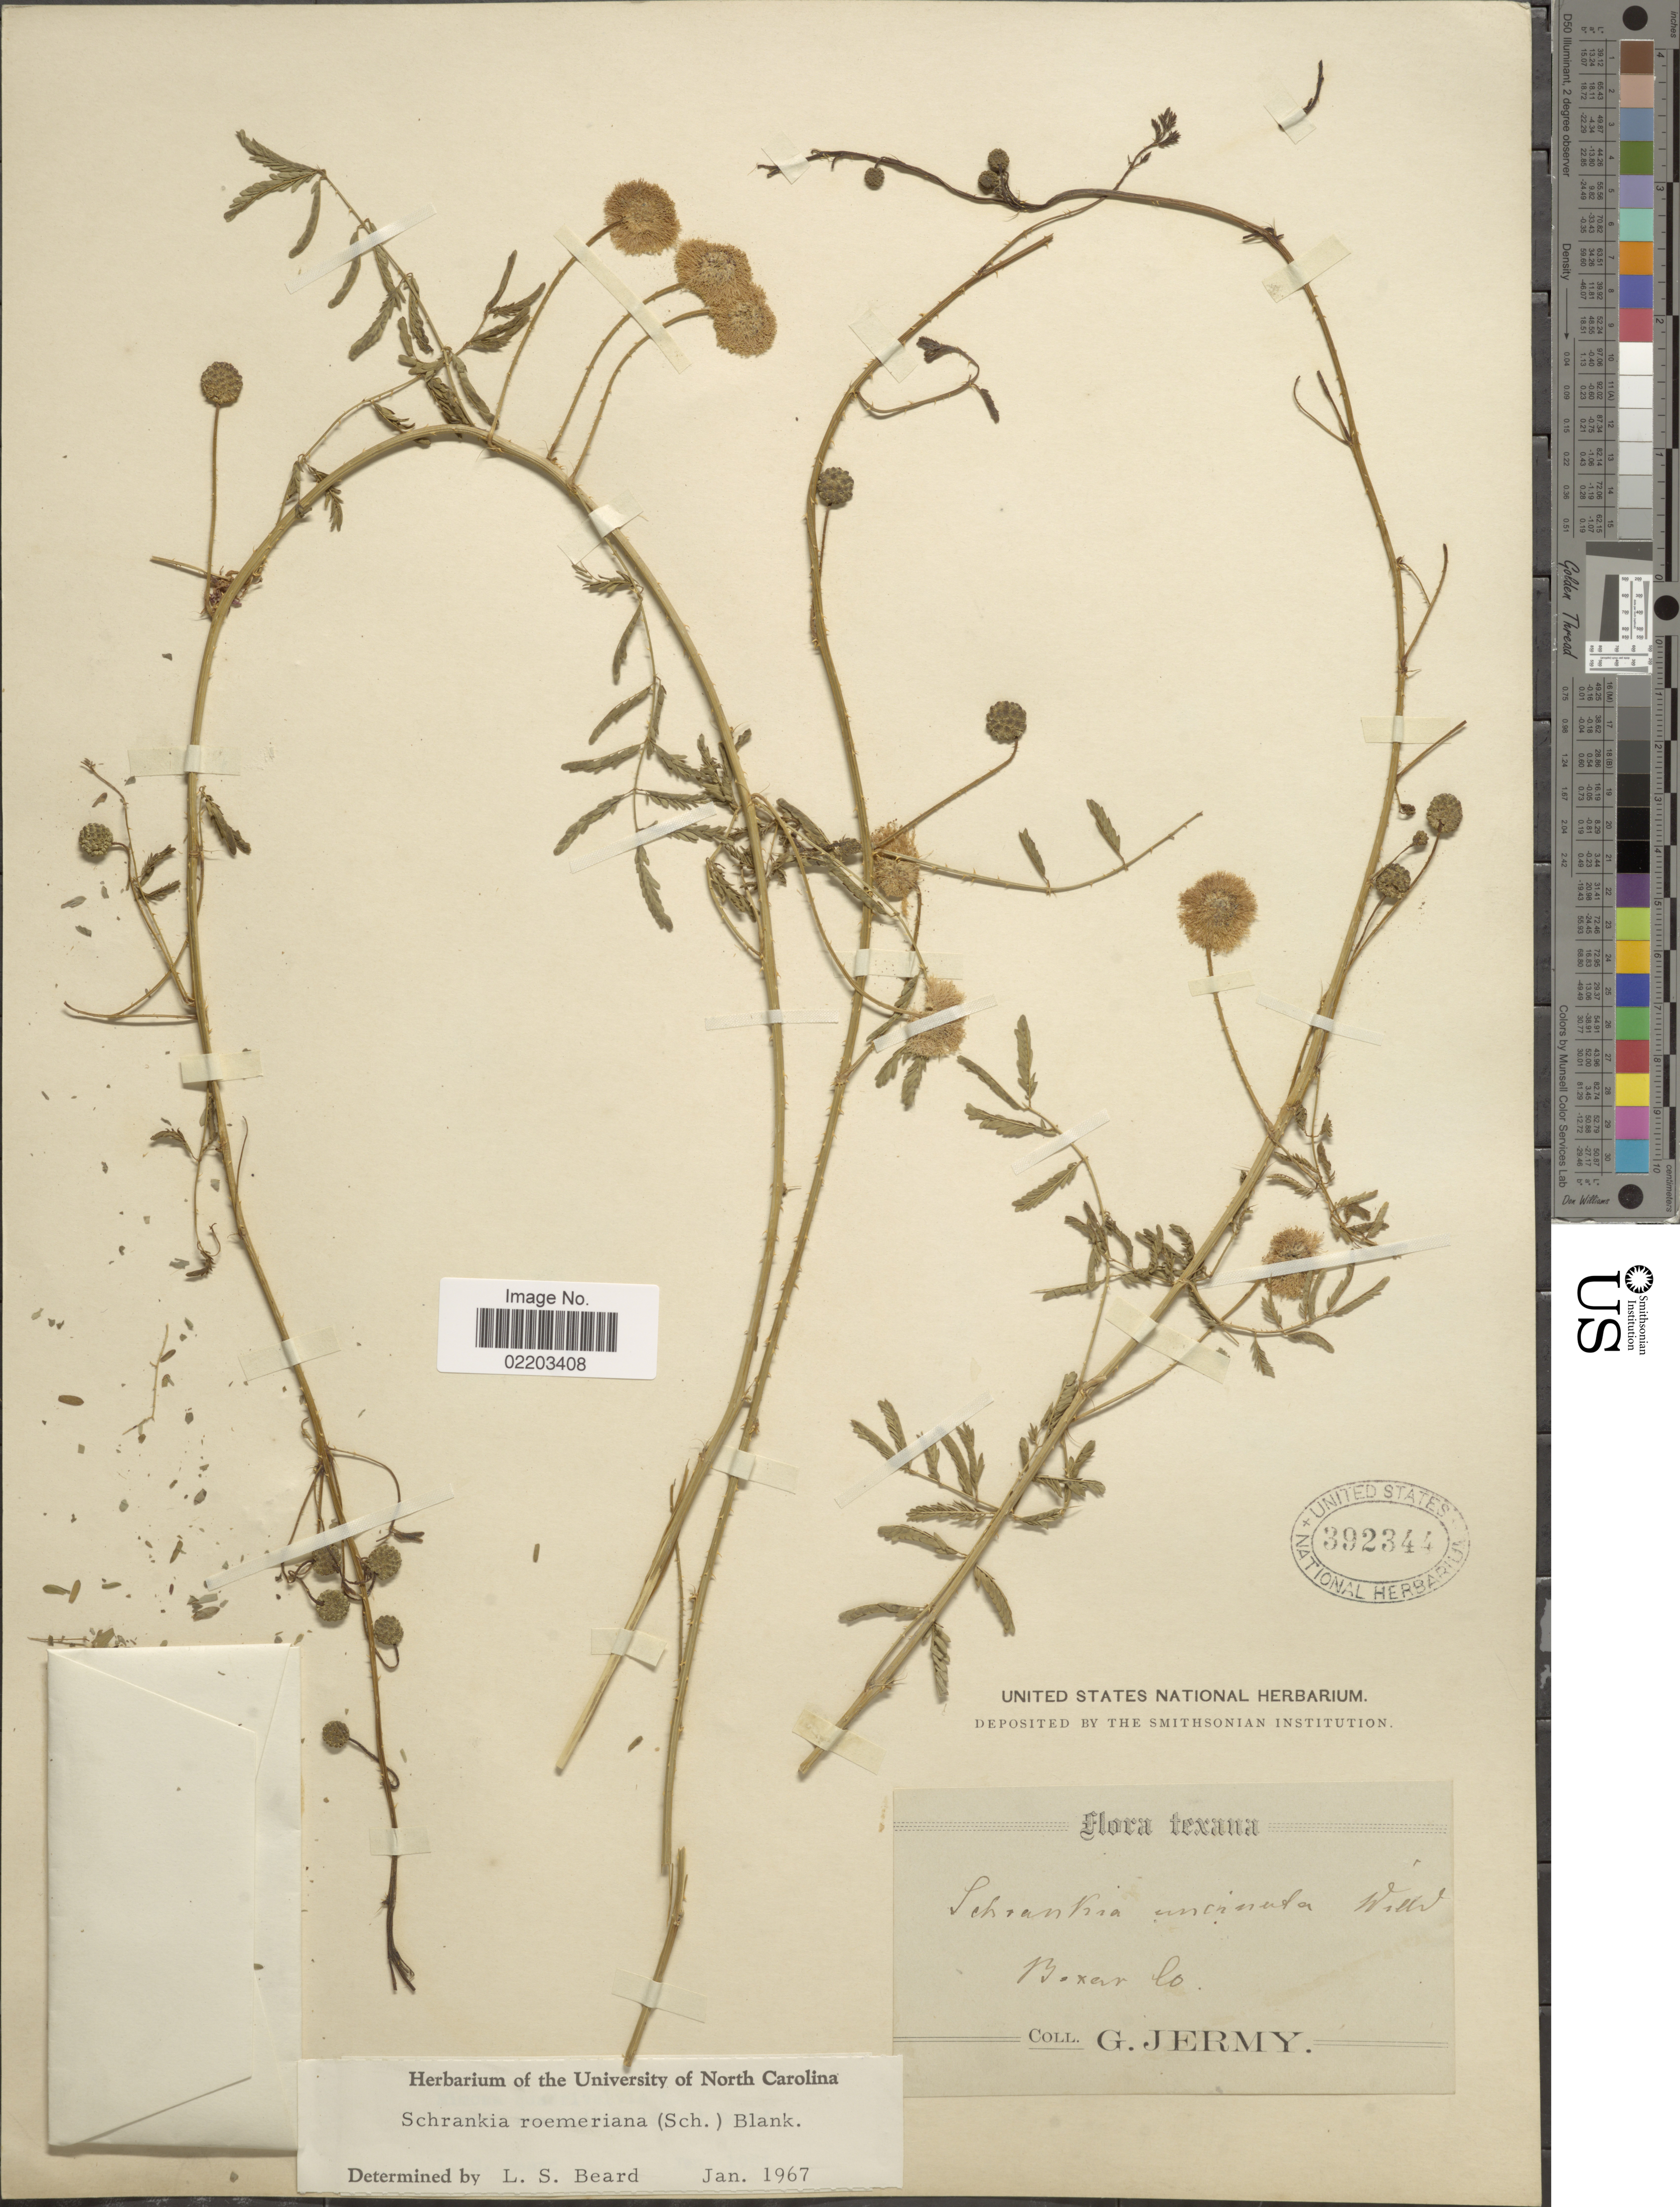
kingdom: Plantae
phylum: Tracheophyta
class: Magnoliopsida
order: Fabales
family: Fabaceae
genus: Mimosa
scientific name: Mimosa roemeriana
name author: Scheele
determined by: U.S. National Herbarium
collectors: G. Jermy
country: United States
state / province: Texas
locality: Bexar Co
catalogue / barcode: US 392344